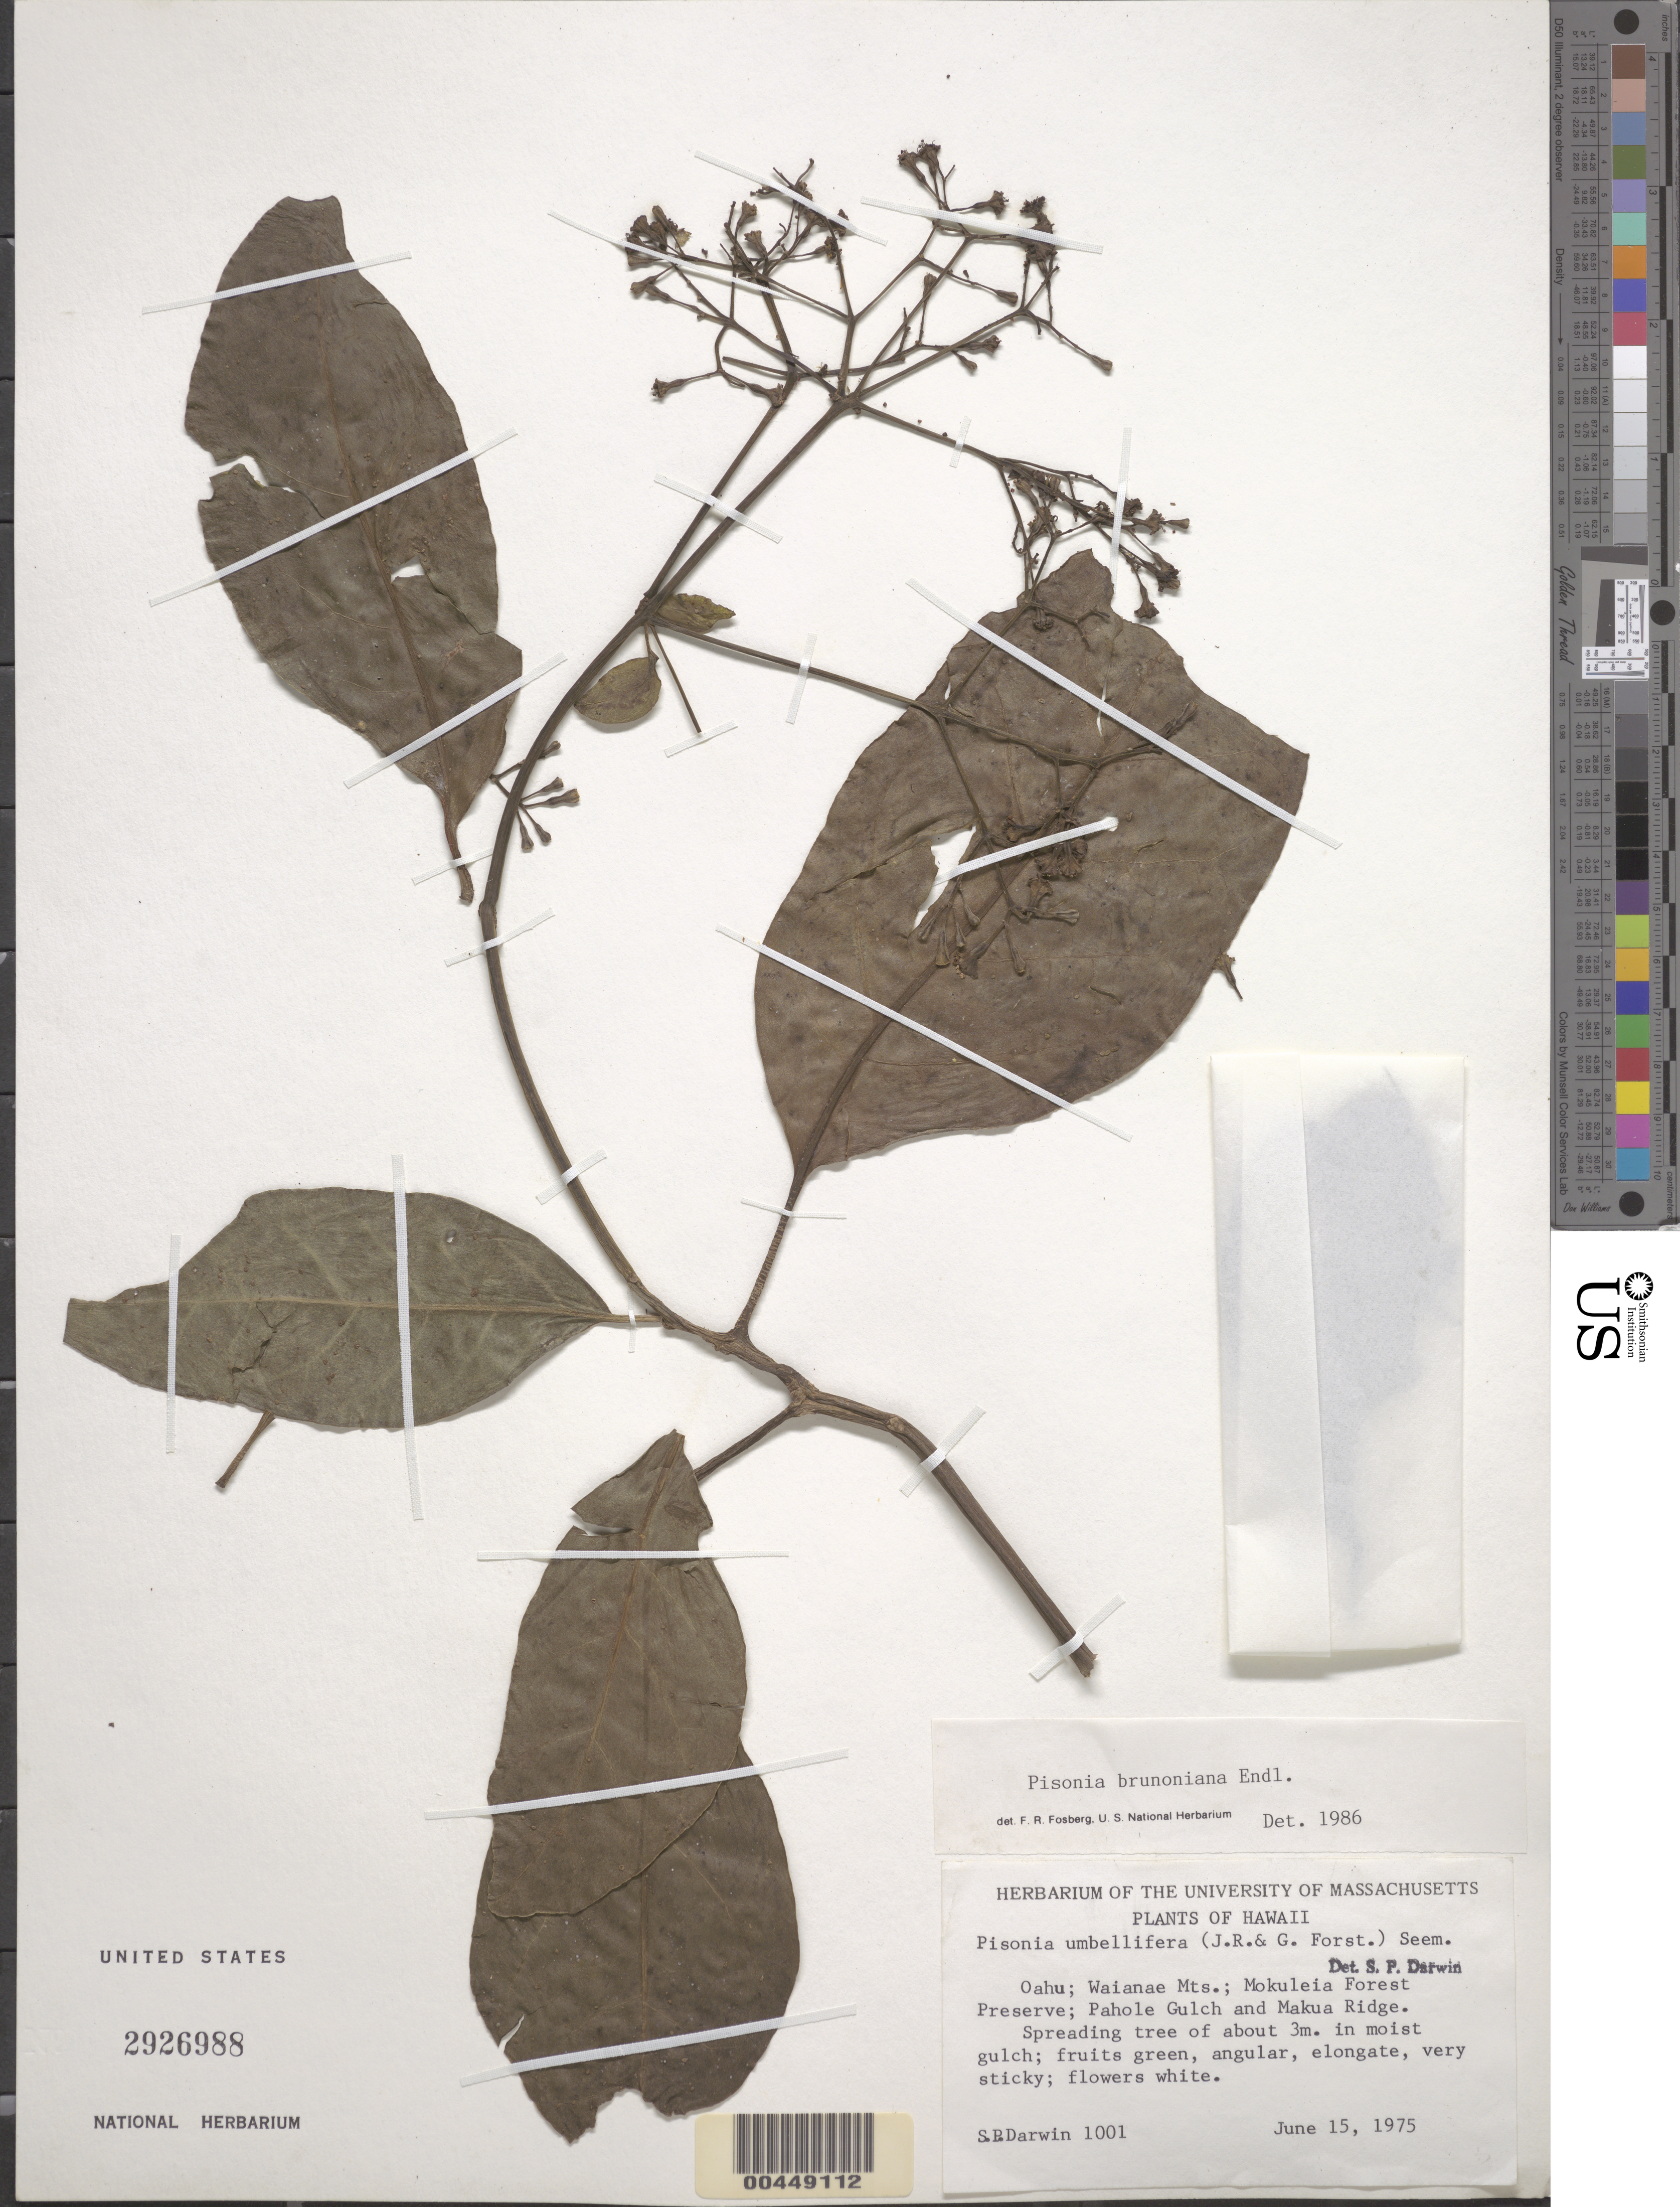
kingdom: Plantae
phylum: Tracheophyta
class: Magnoliopsida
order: Caryophyllales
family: Nyctaginaceae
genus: Ceodes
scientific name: Ceodes brunoniana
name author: (Endl.) Skottsb.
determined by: Wagner, W. L., (BOT), Smithsonian Institution - National Museum of Natural History (UNITED STATES)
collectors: S. P. Darwin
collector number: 1001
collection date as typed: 15 Jun 1975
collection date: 1975-06-15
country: United States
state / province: Hawaii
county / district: Honolulu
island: Oahu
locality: Waianae Mountains, Mokuleia Forest Preserve, Pahole Gulch and Makua Ridge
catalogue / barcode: US 2926988